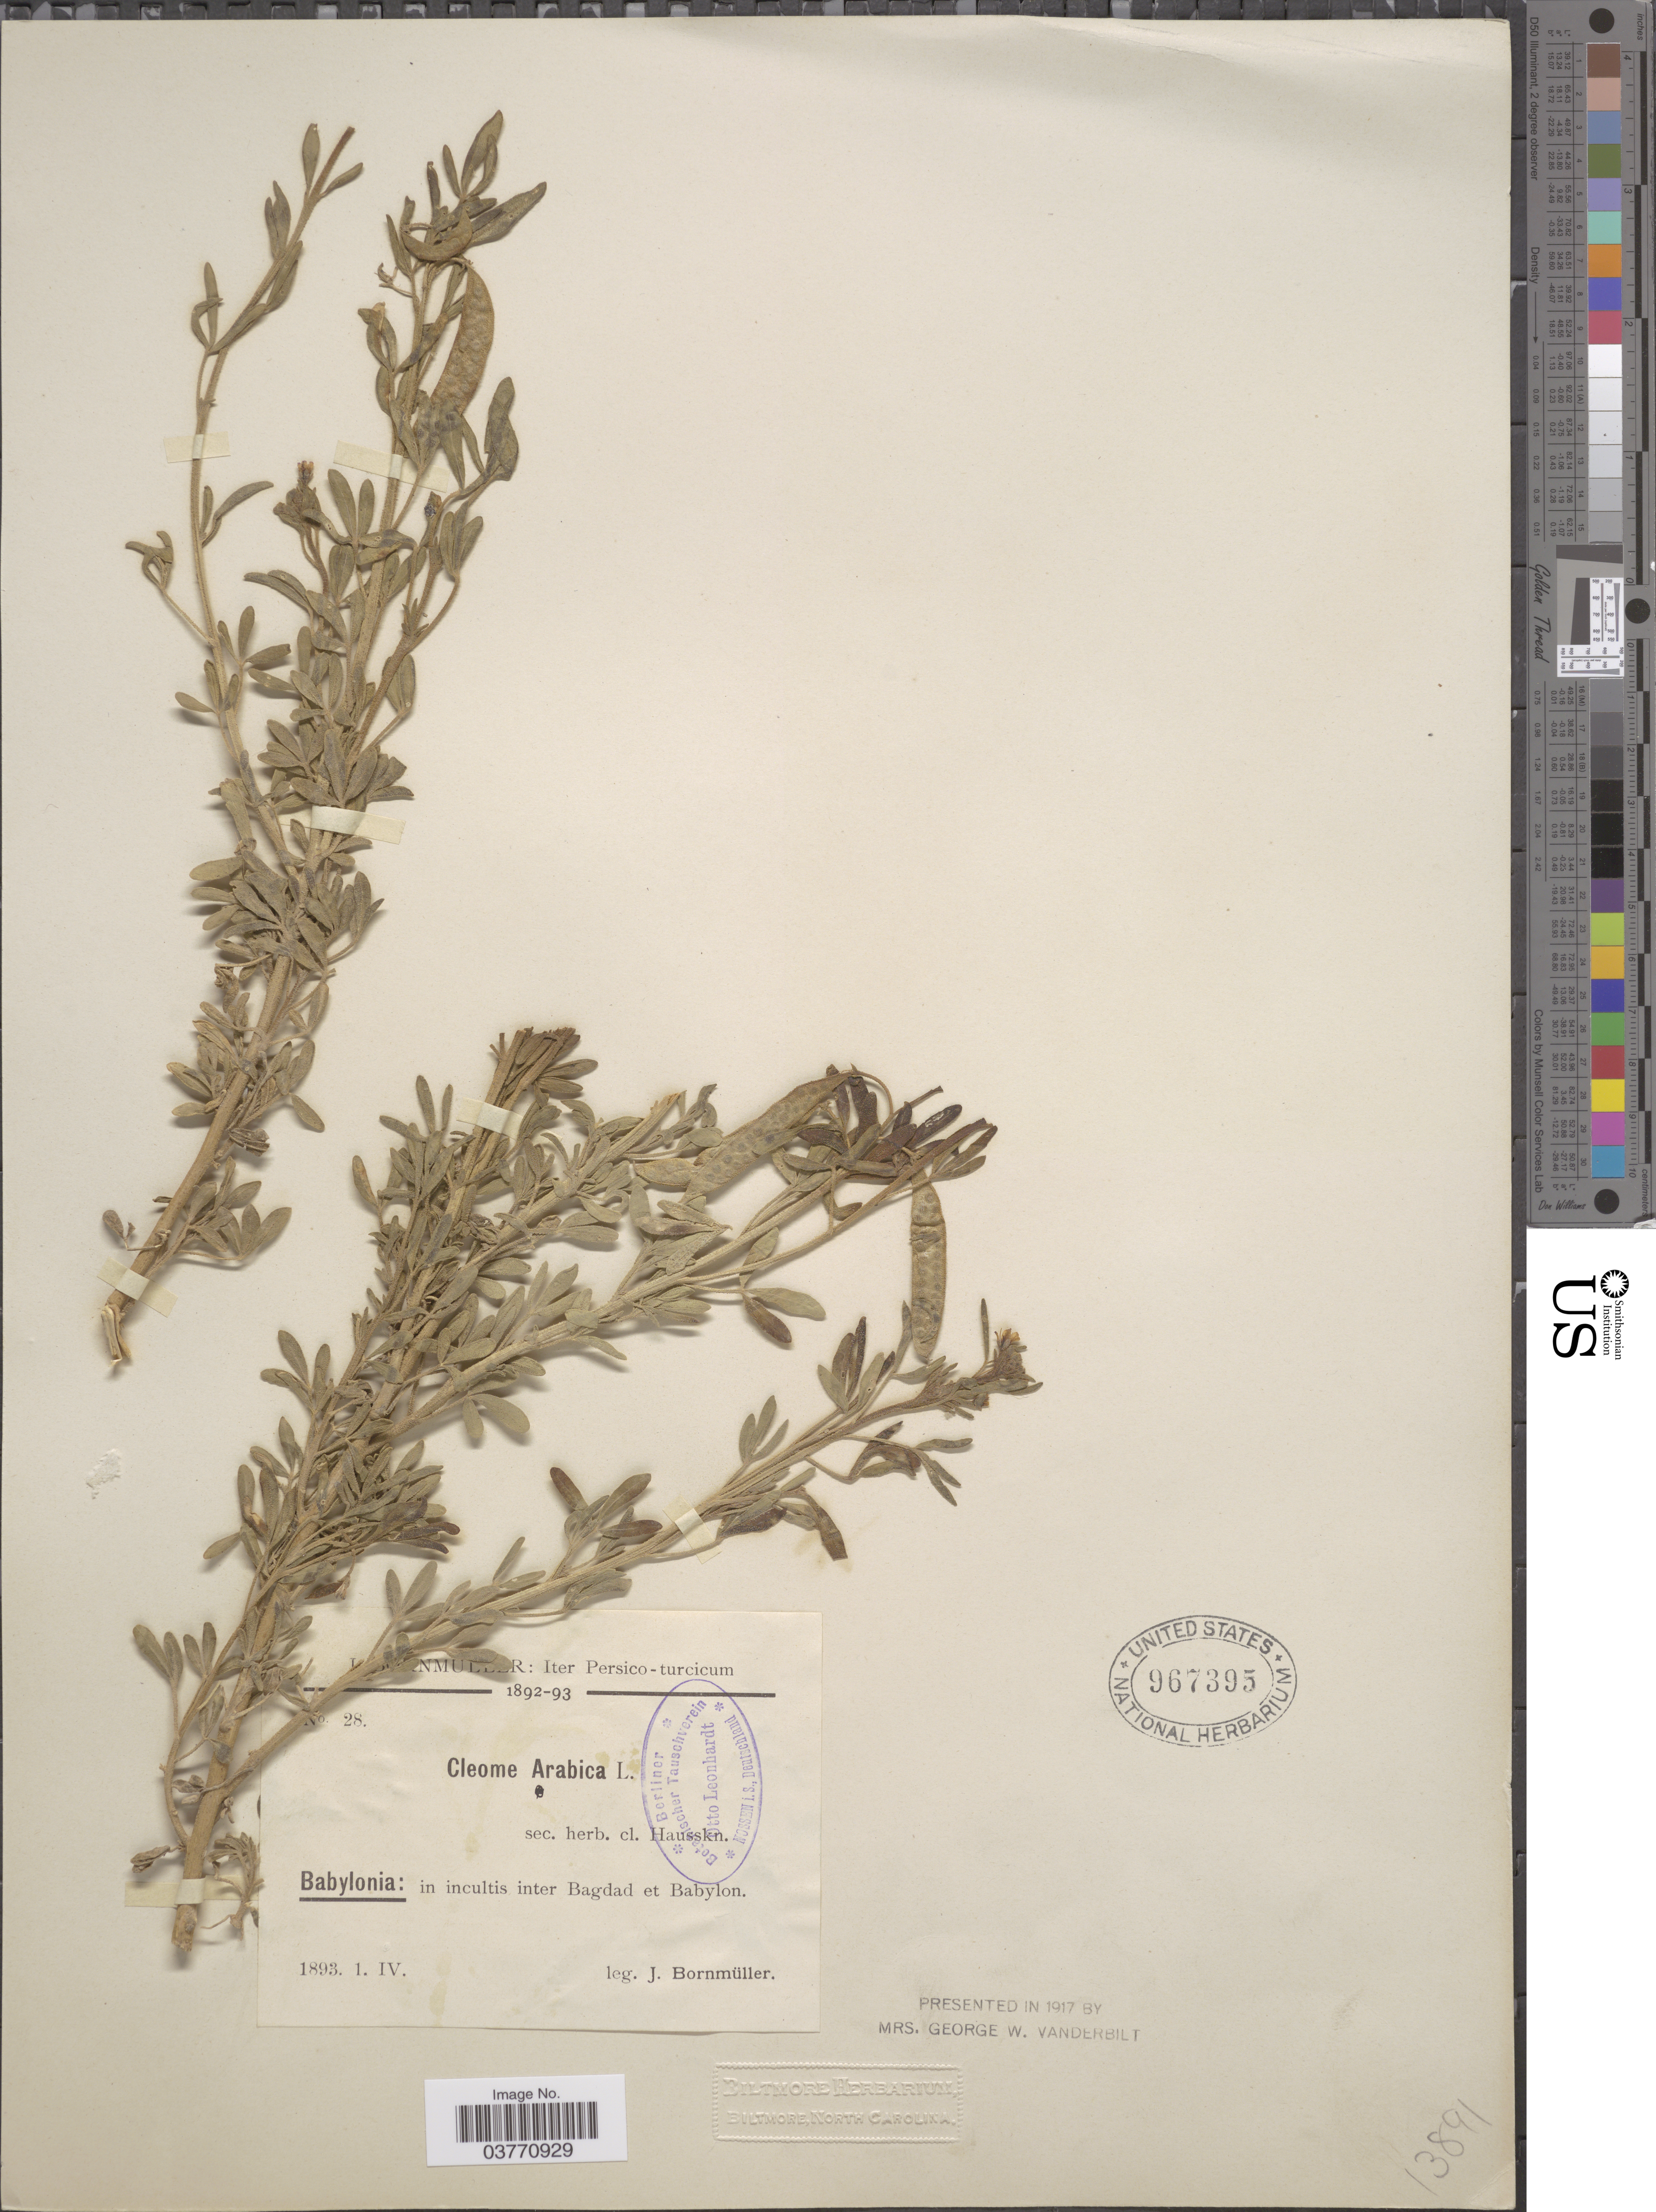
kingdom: Plantae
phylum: Tracheophyta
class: Magnoliopsida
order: Brassicales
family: Cleomaceae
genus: Cleome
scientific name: Cleome arabica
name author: L.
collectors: J. Bornmüller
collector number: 28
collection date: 1893-04-01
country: Iraq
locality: Iter Persico-turcicum. Babylonia. in incultis inter Bagdad et Babylon.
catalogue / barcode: US 967395